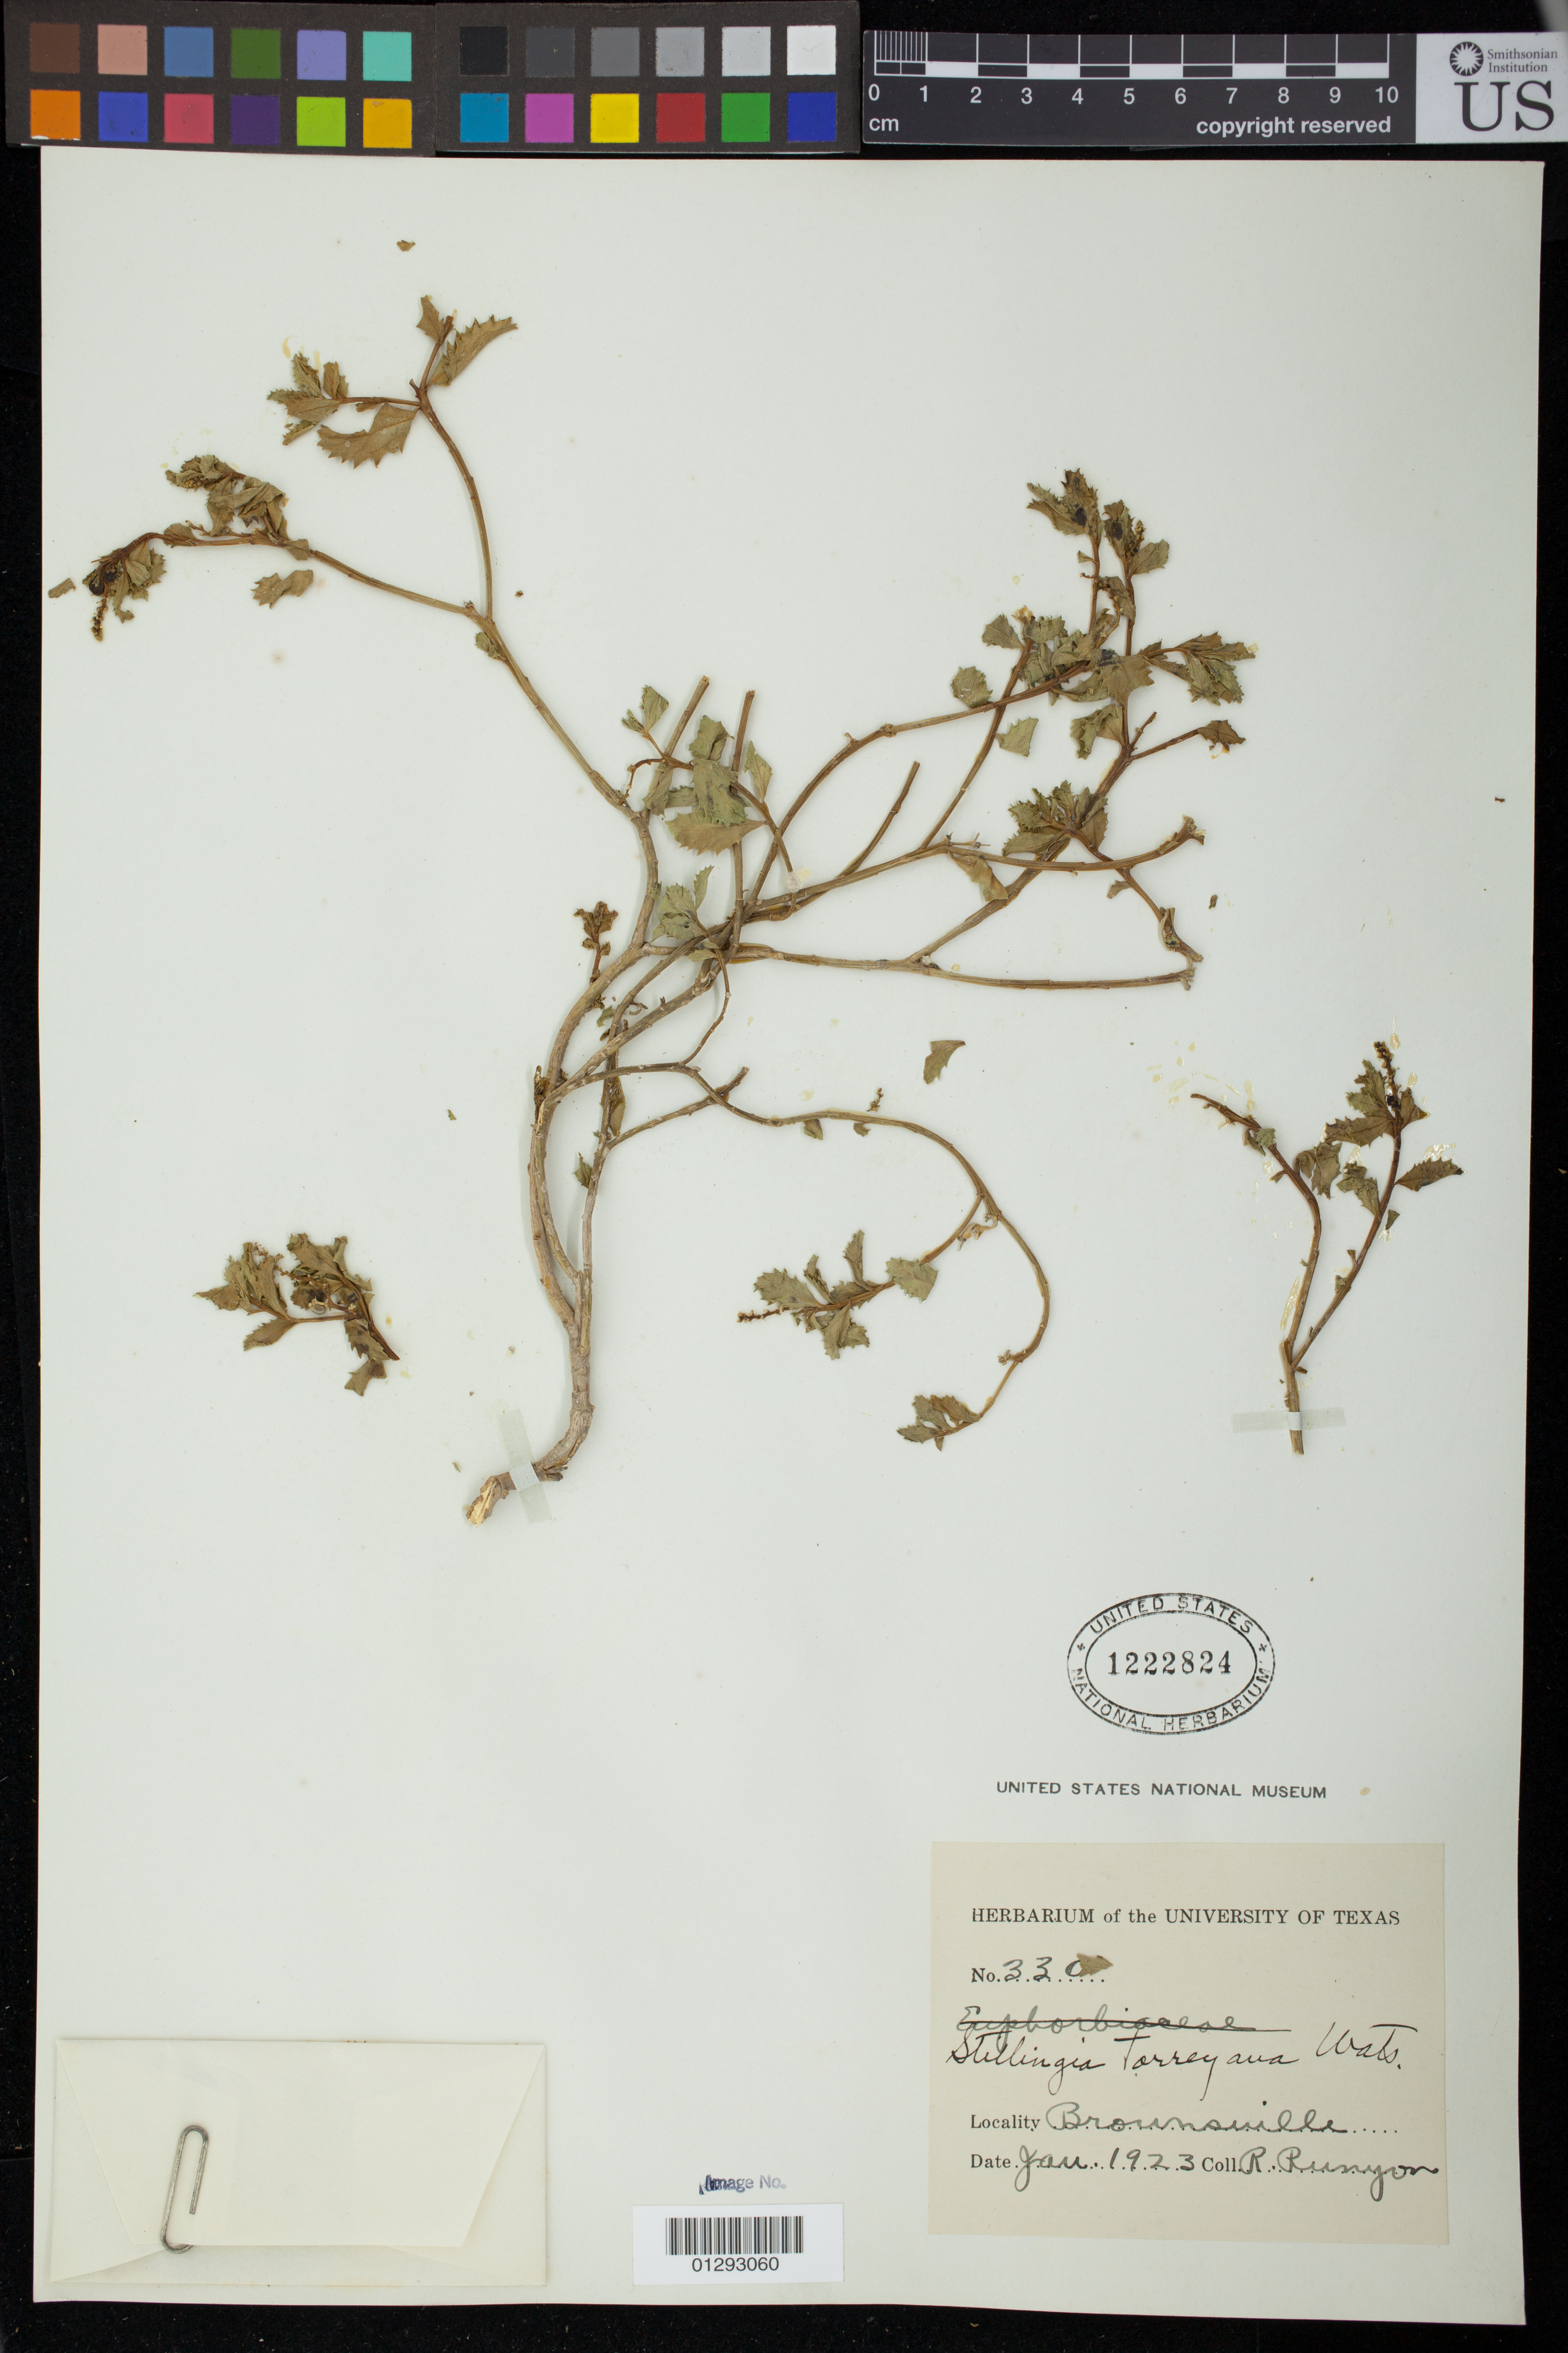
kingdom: Plantae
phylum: Tracheophyta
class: Magnoliopsida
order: Malpighiales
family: Euphorbiaceae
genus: Stillingia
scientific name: Stillingia treculiana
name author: (Müll. Arg.) I.M. Johnst.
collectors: R. Runyon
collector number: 330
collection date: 1923-01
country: United States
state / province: Texas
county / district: Cameron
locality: Brownsville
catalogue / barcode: US 1222824